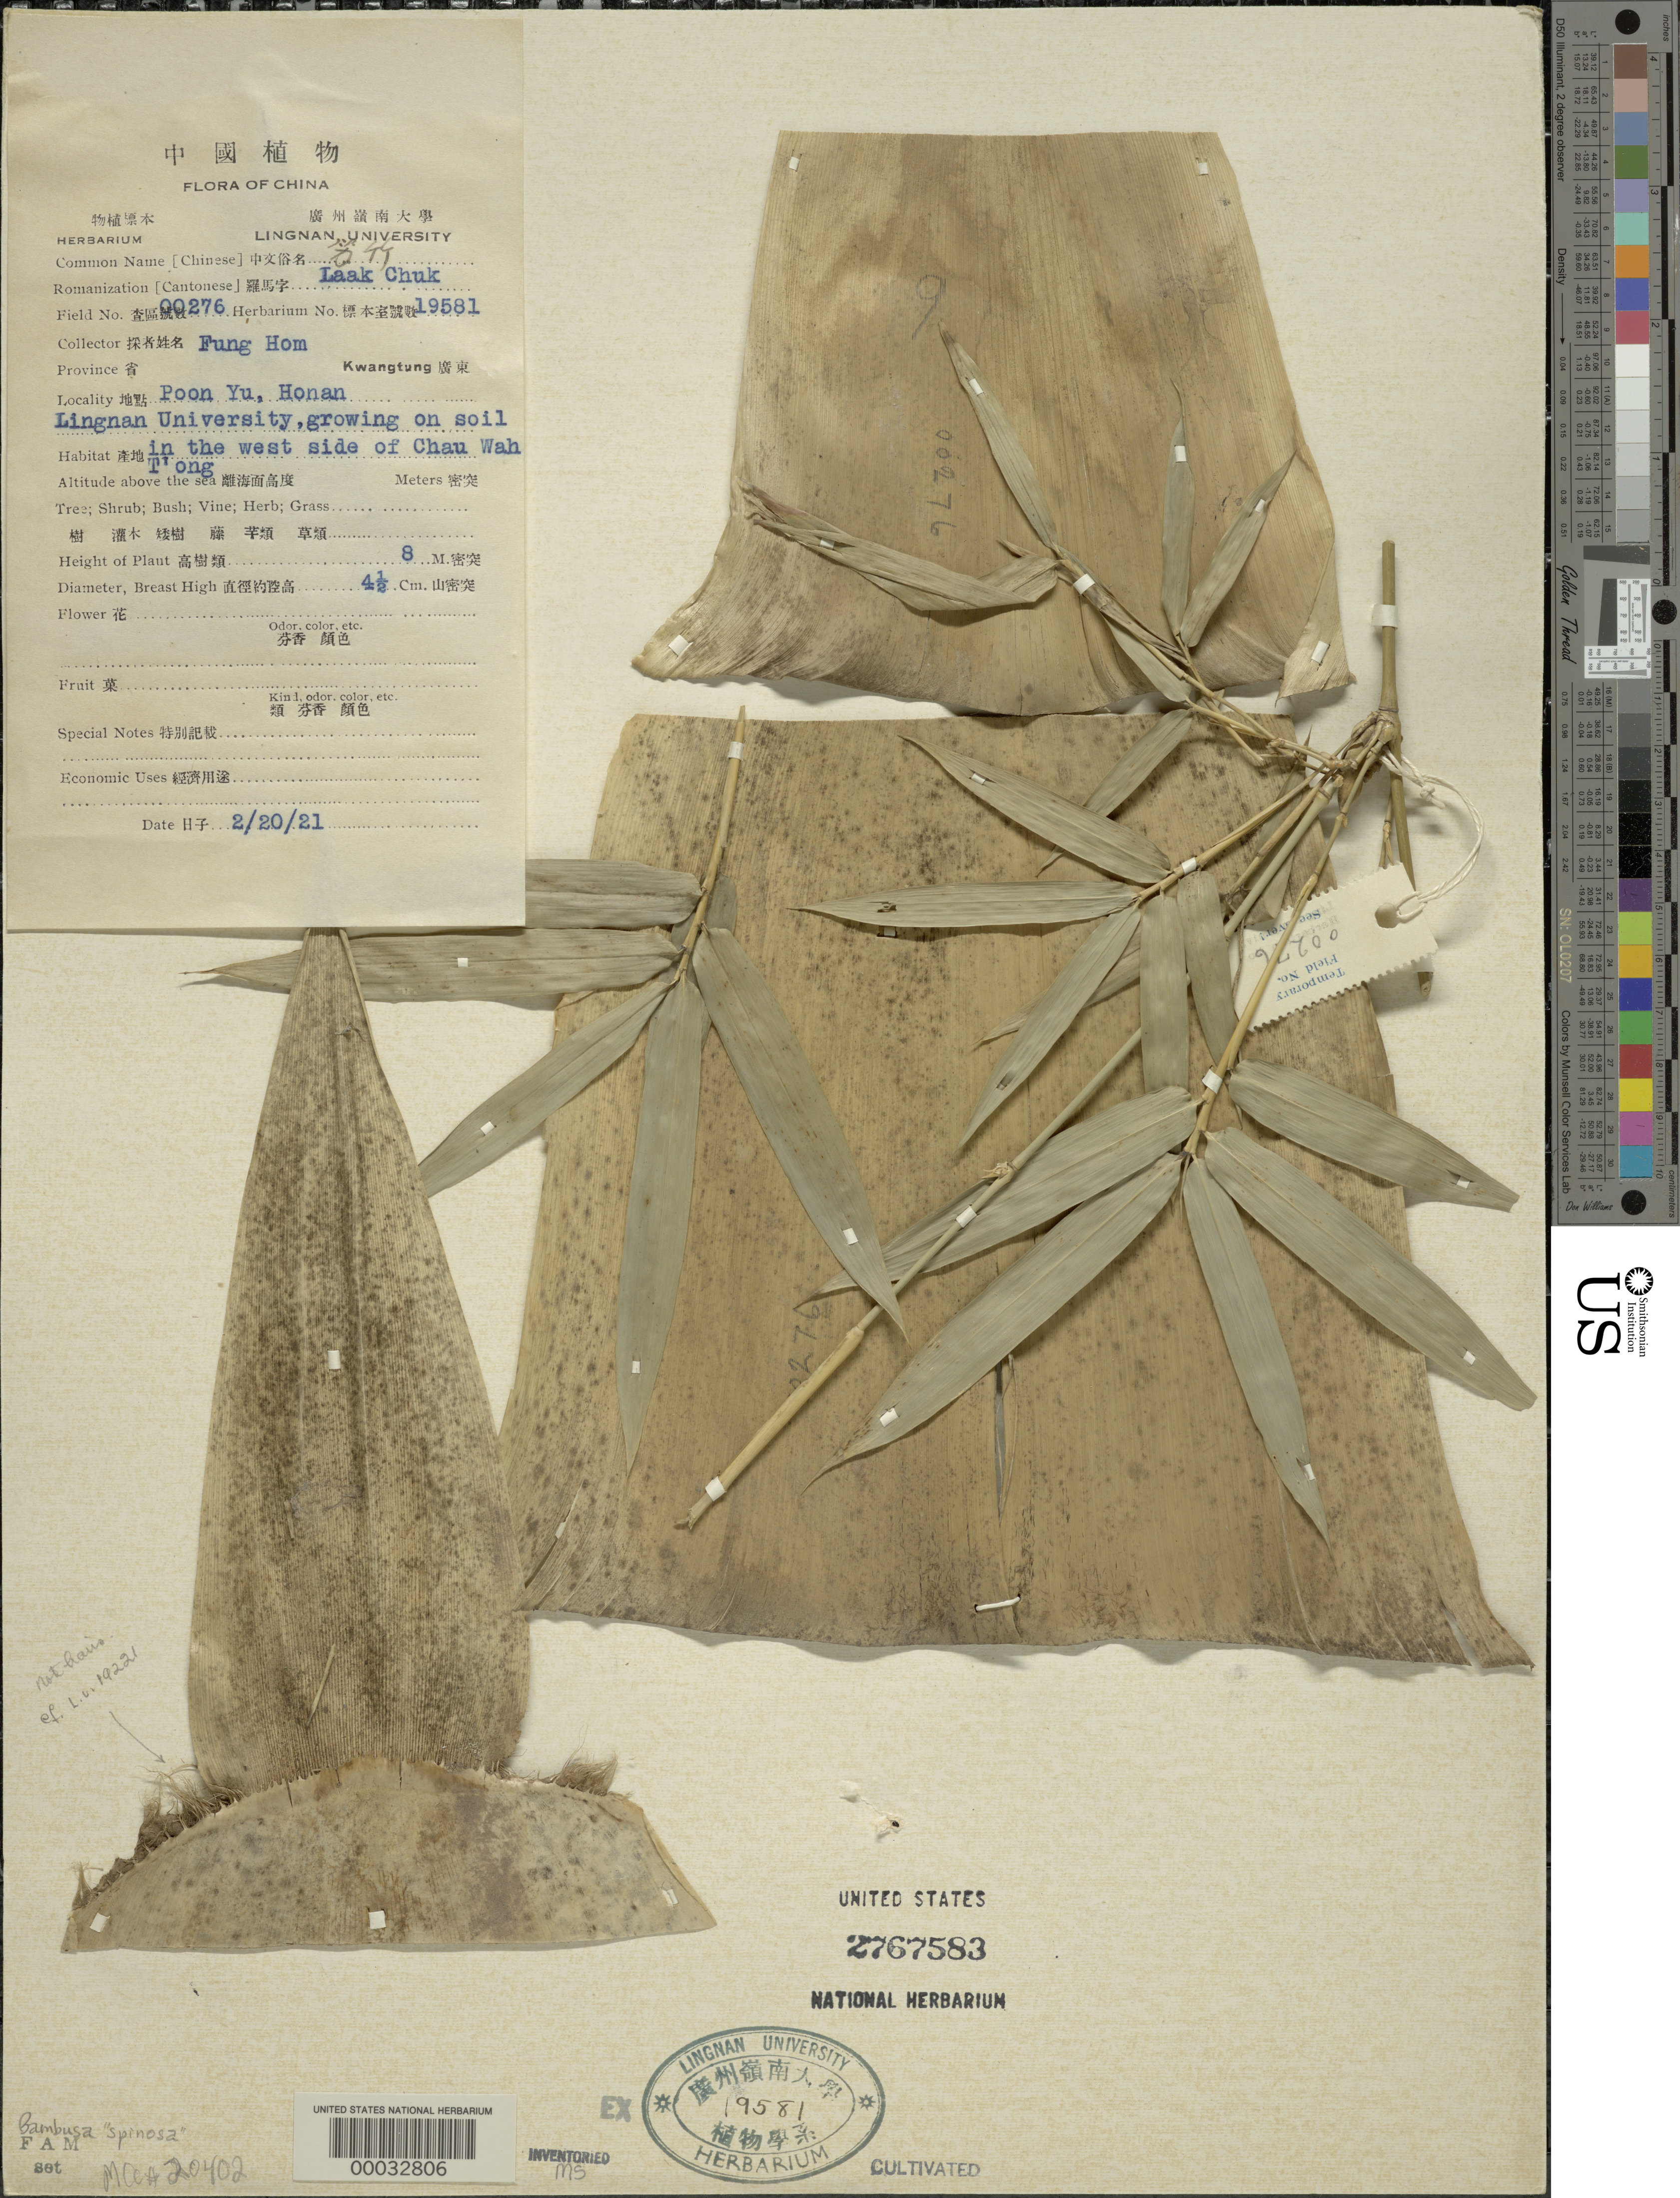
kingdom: Plantae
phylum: Tracheophyta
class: Liliopsida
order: Poales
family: Poaceae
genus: Bambusa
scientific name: Bambusa spinosa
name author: Roxb.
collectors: H. L. Fung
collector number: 276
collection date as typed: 29 Feb 1921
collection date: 1921-02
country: China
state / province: Guangdong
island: Honam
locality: Poon Yu, Lingnan University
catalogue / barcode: US 2767583